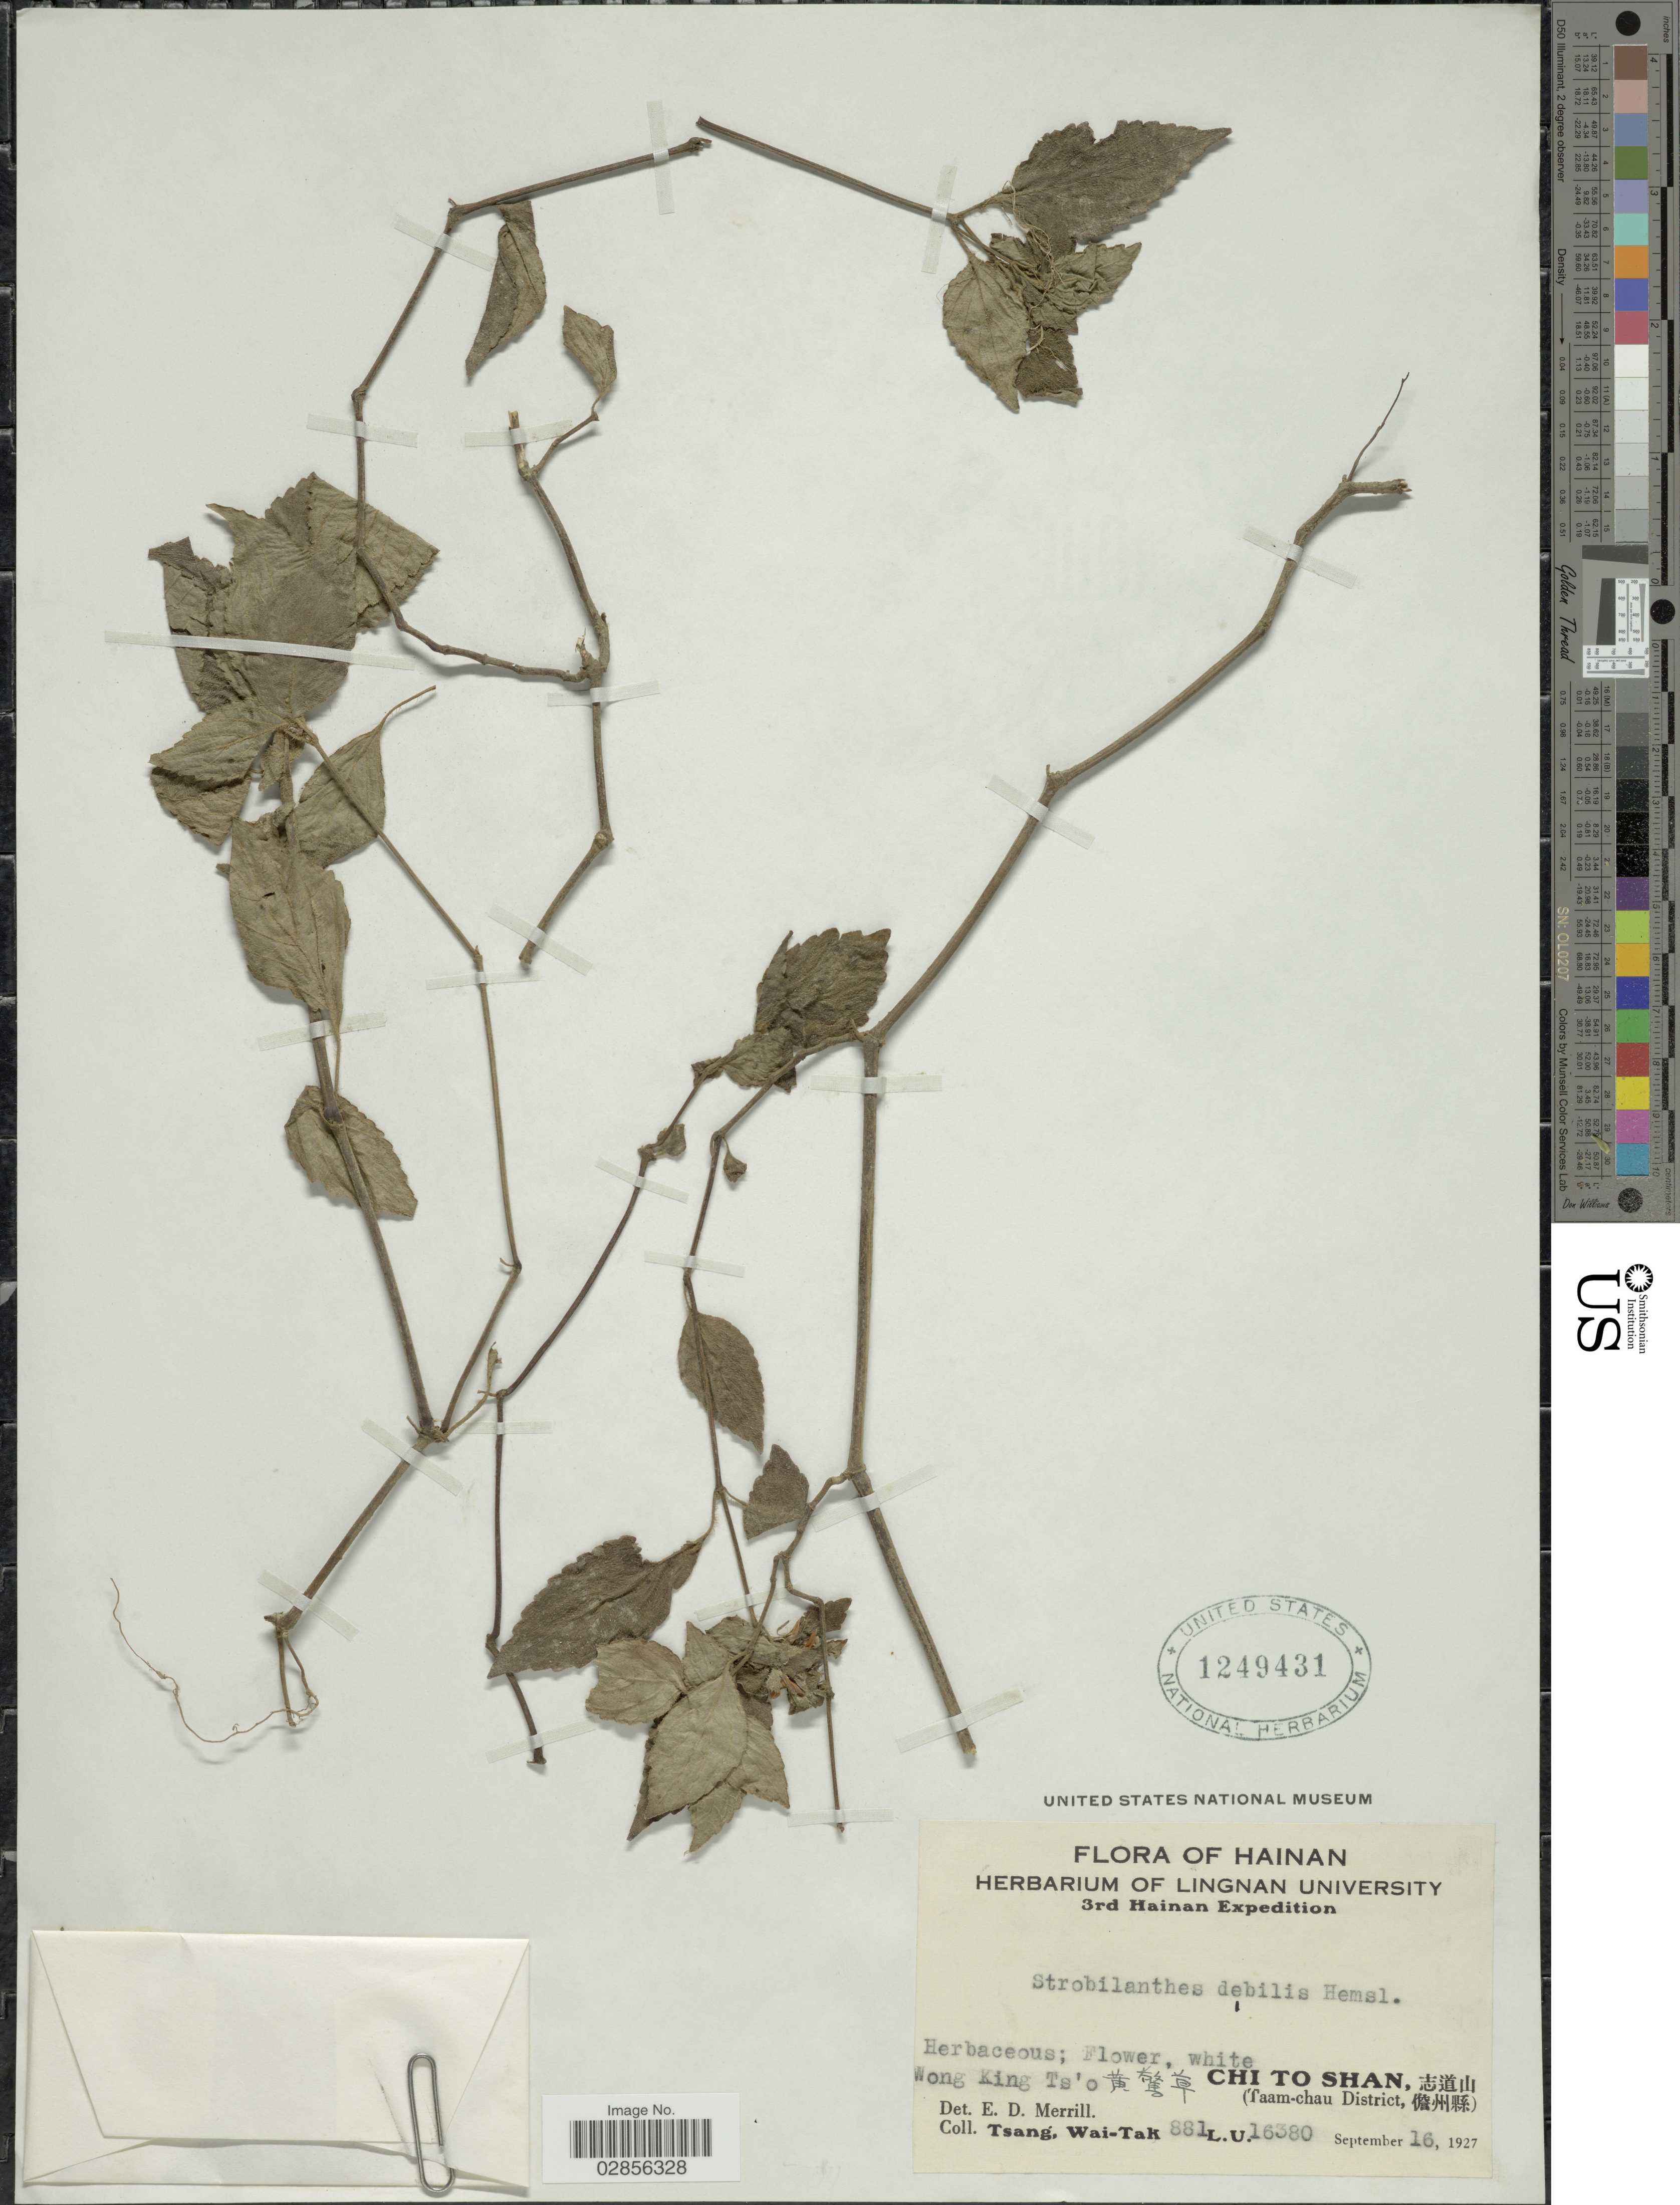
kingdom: Plantae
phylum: Tracheophyta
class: Magnoliopsida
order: Lamiales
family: Acanthaceae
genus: Strobilanthes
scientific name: Strobilanthes debilis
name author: Hemsl.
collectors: W. T. Tsang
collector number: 881L.U.16380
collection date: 1927-09-16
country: China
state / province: Hainan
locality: Wong King Ts'o. Chi To Shan. (Taam-chau District).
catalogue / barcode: US 1249431